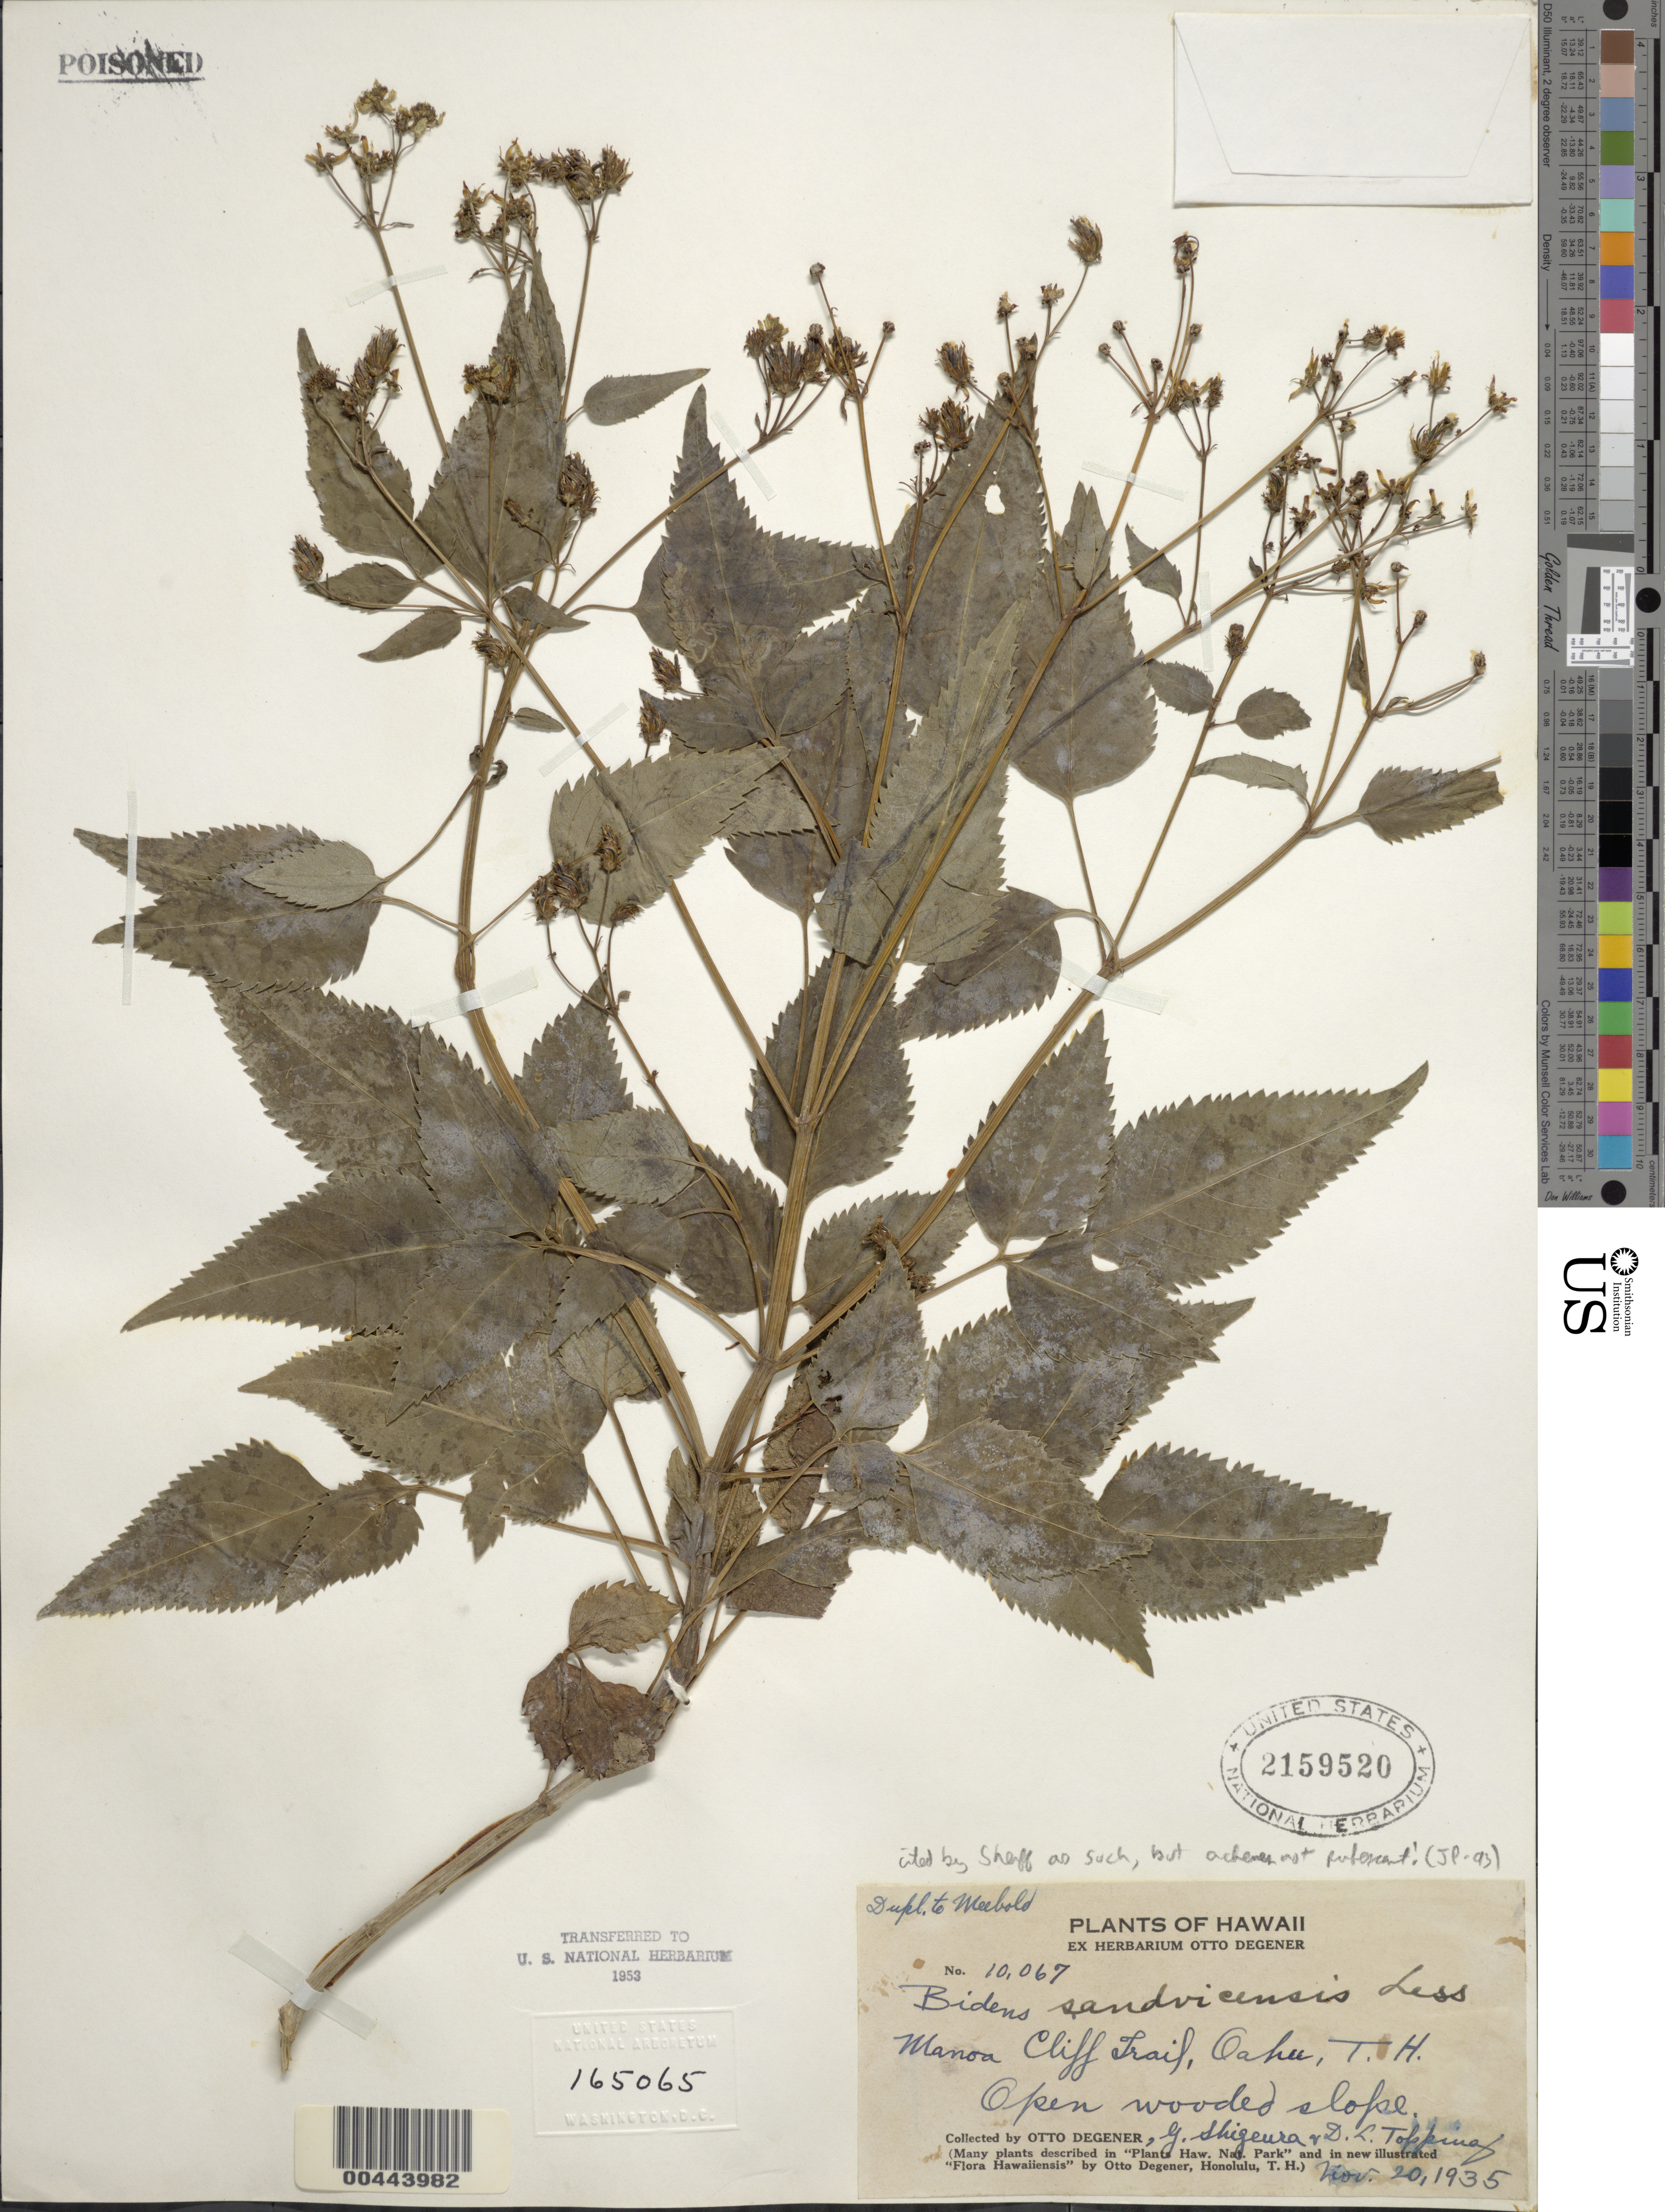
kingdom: Plantae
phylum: Tracheophyta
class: Magnoliopsida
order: Asterales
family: Asteraceae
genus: Bidens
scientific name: Bidens sandvicensis subsp. sandvicensis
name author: Less.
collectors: O. Degener, G. Shigeura & D. L. Topping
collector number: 10067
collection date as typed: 20 Nov 1935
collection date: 1935-11-20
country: United States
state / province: Hawaii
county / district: Honolulu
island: Oahu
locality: Manoa Cliff Trail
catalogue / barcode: US 2159520